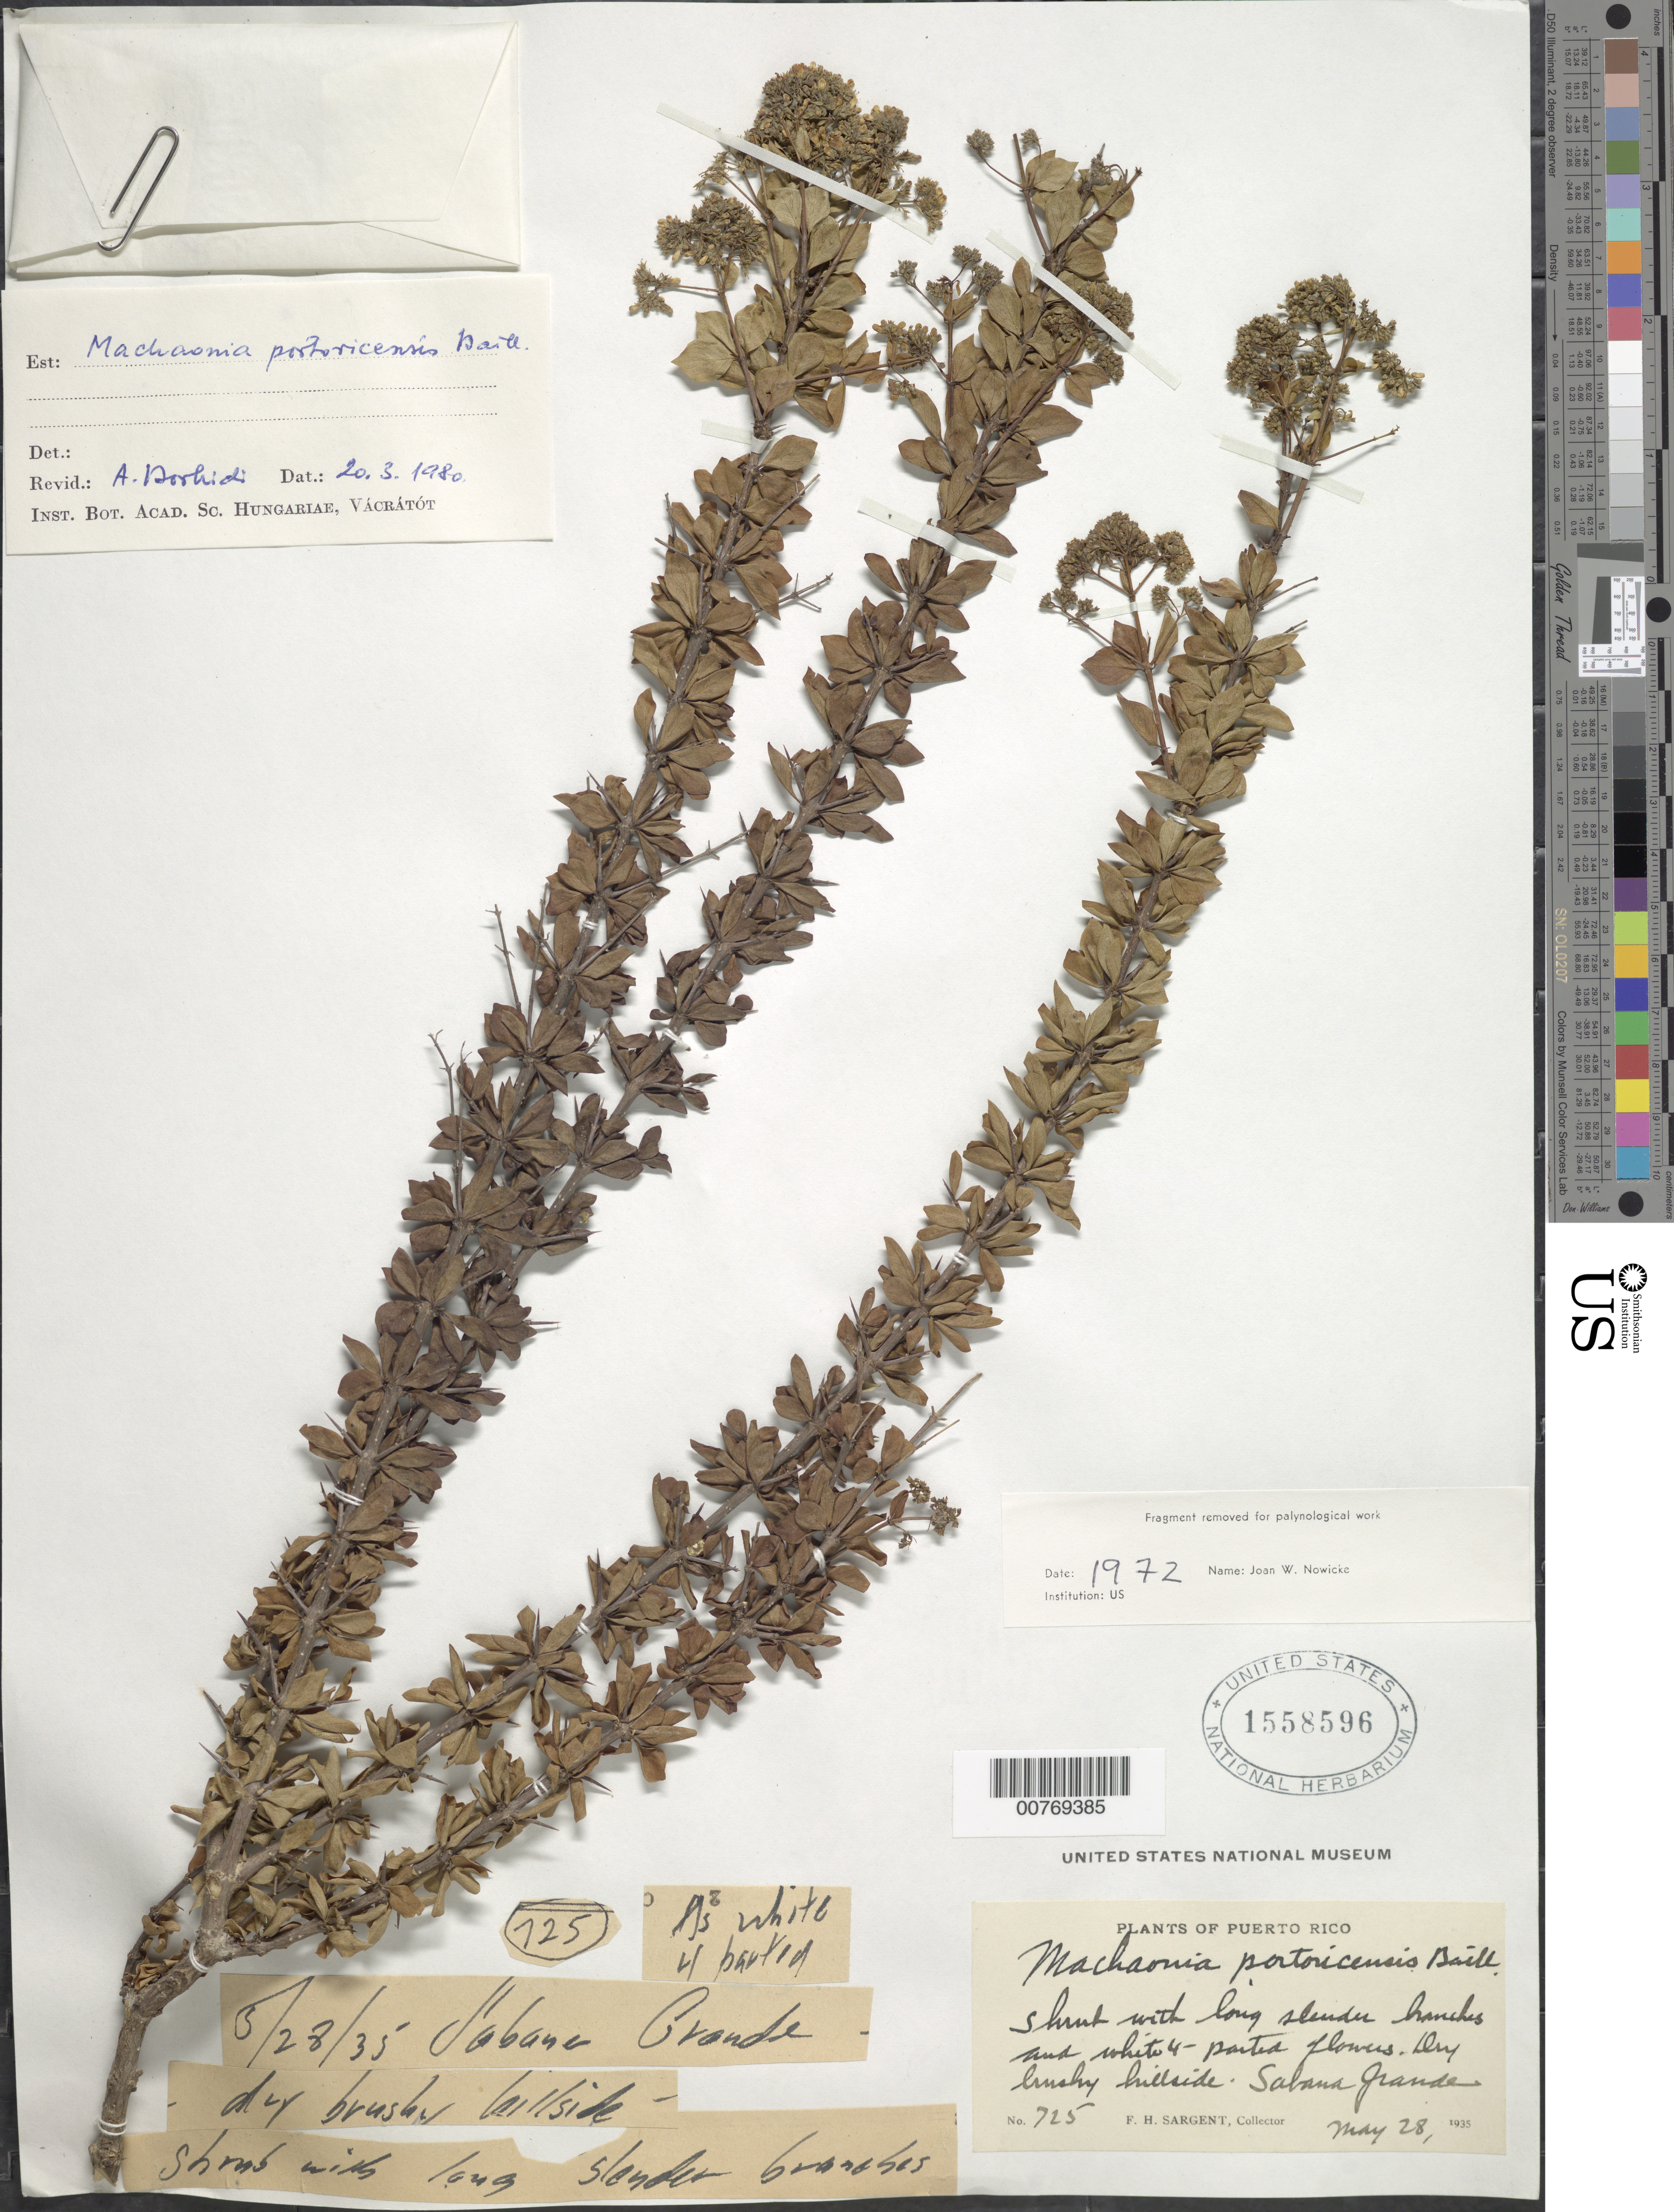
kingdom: Plantae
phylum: Tracheophyta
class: Magnoliopsida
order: Gentianales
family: Rubiaceae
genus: Machaonia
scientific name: Machaonia portoricensis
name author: Baill.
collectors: F. H. Sargent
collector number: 725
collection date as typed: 28 May 1935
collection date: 1935-05-28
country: Puerto Rico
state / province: Sabana Grande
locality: Sabana Grande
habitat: Dry bushy hillside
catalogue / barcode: US 1558596